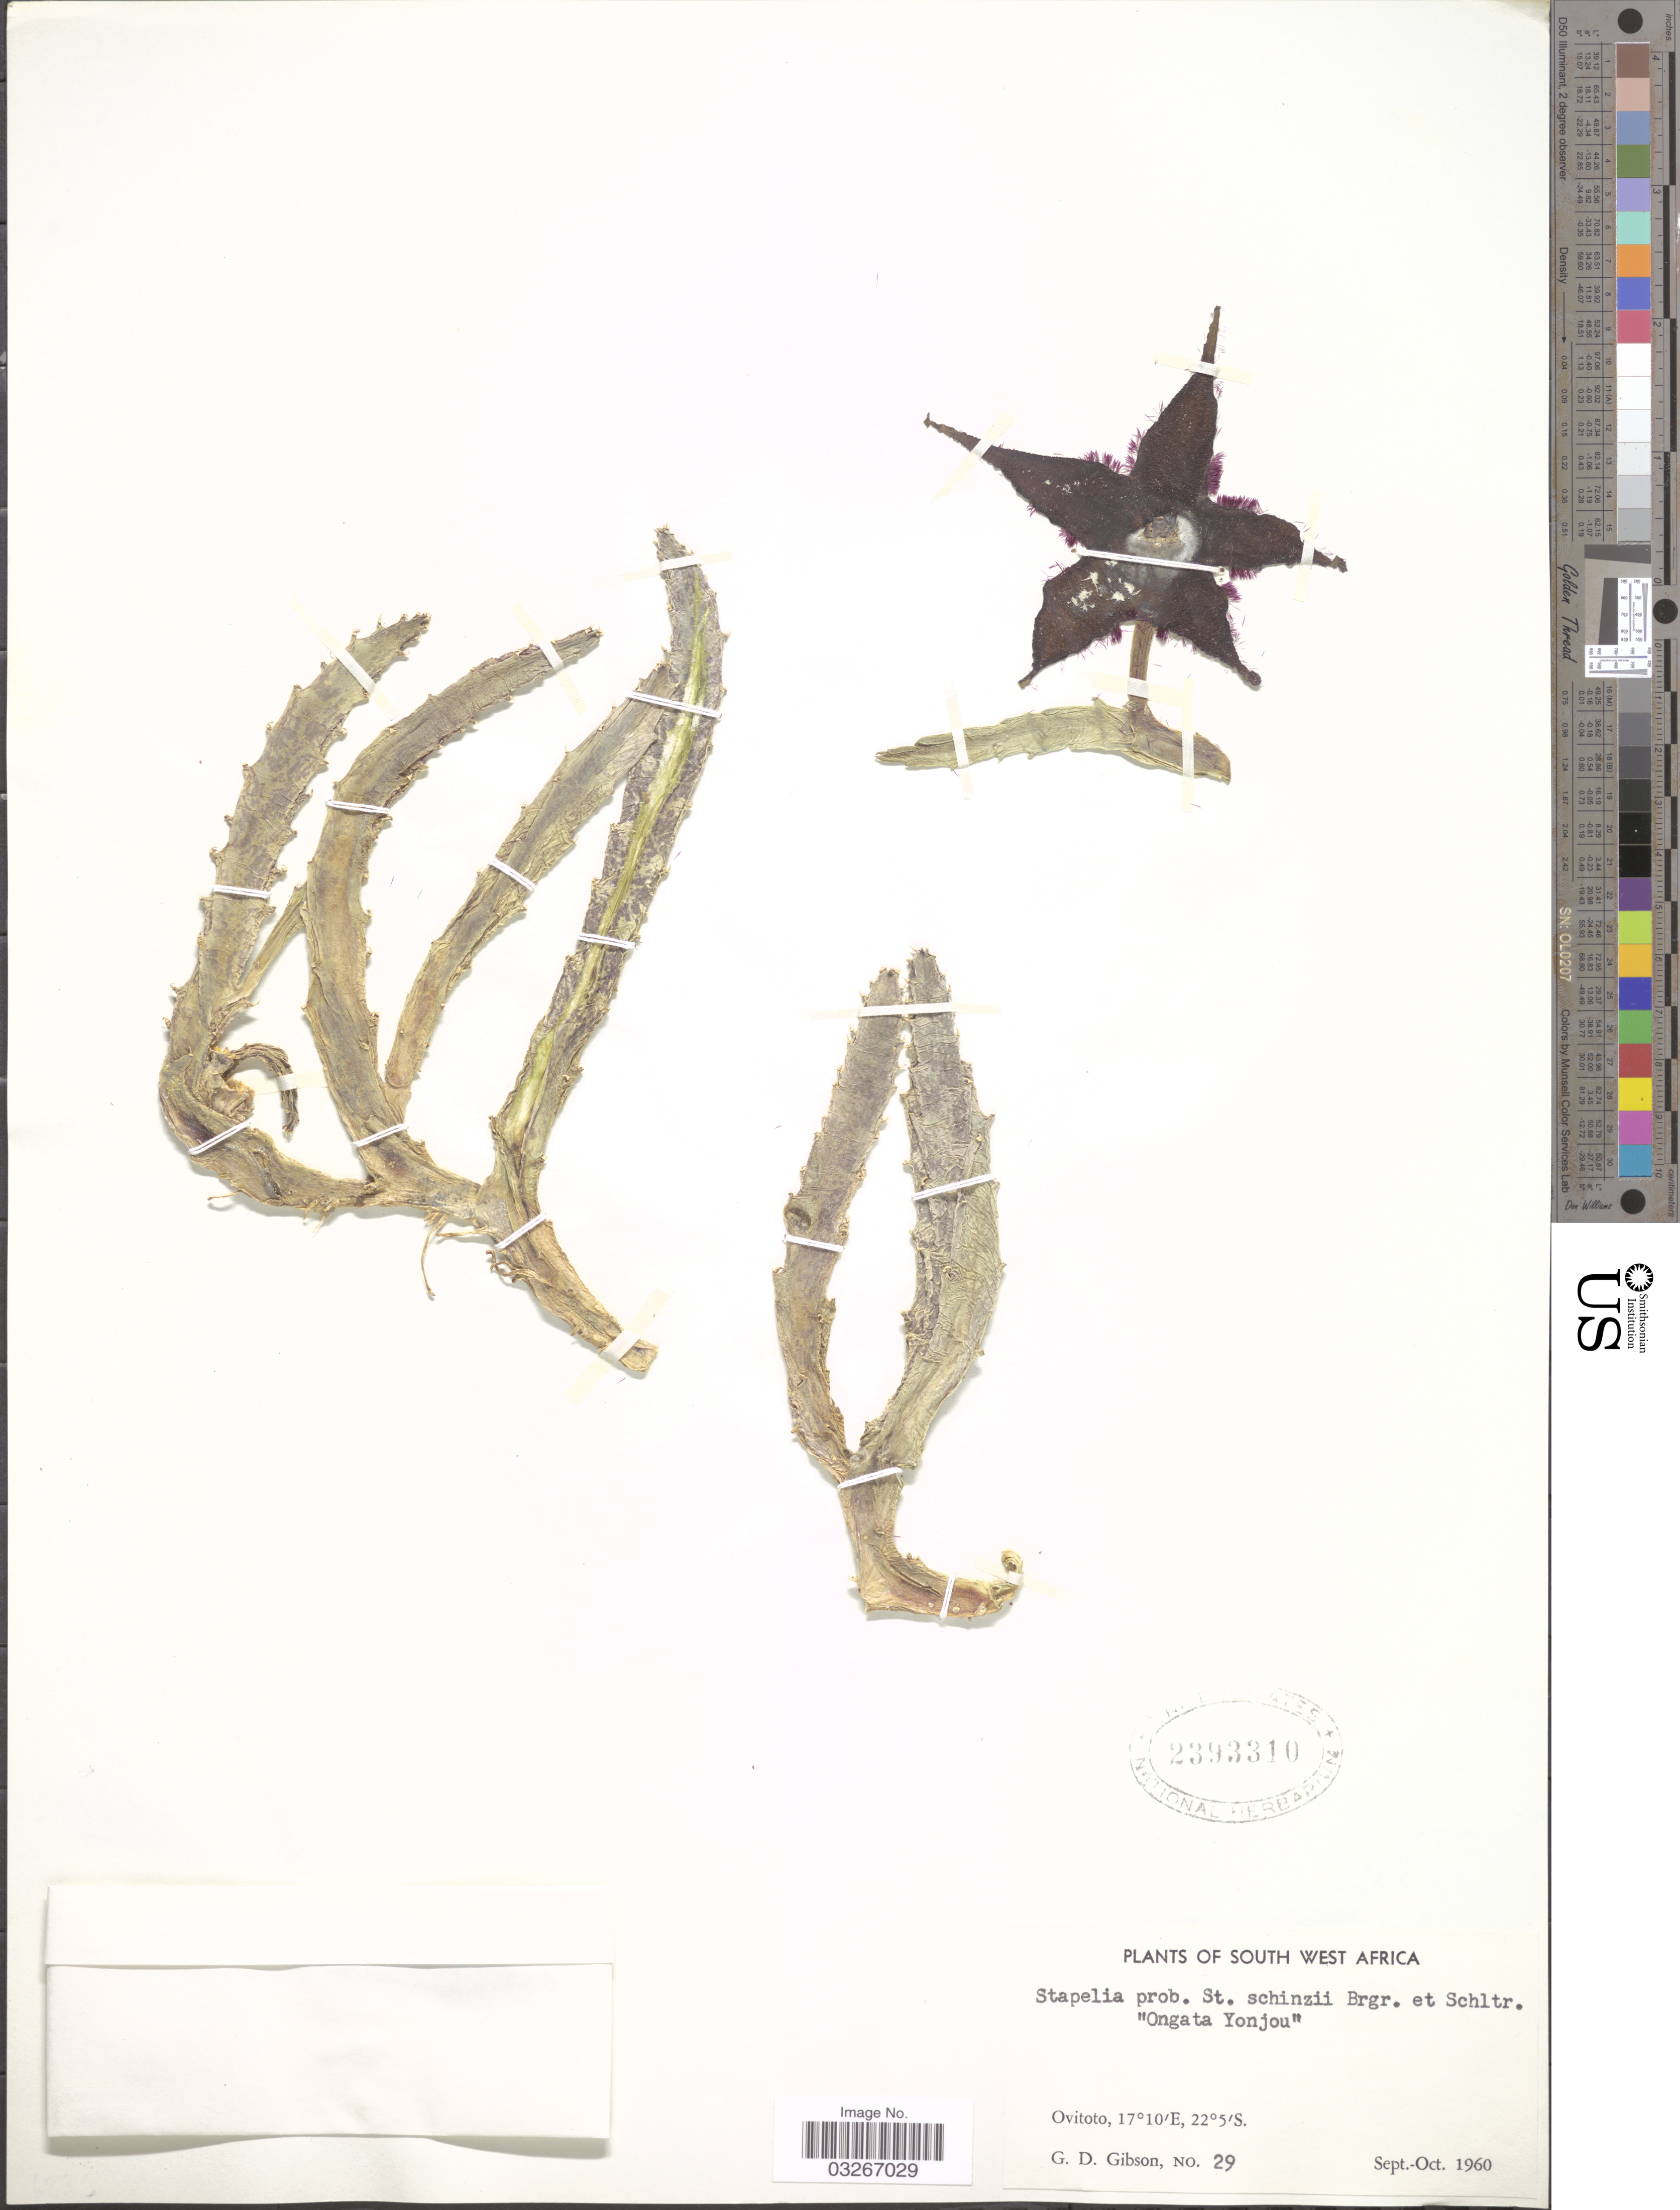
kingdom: Plantae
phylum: Tracheophyta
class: Magnoliopsida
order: Gentianales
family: Apocynaceae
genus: Stapelia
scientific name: Stapelia schinzii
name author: Berger & Schltr.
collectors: G. D. Gibson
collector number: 29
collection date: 1960-09/1960-10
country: Namibia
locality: South West Africa. Ovitoto.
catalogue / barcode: US 2393310